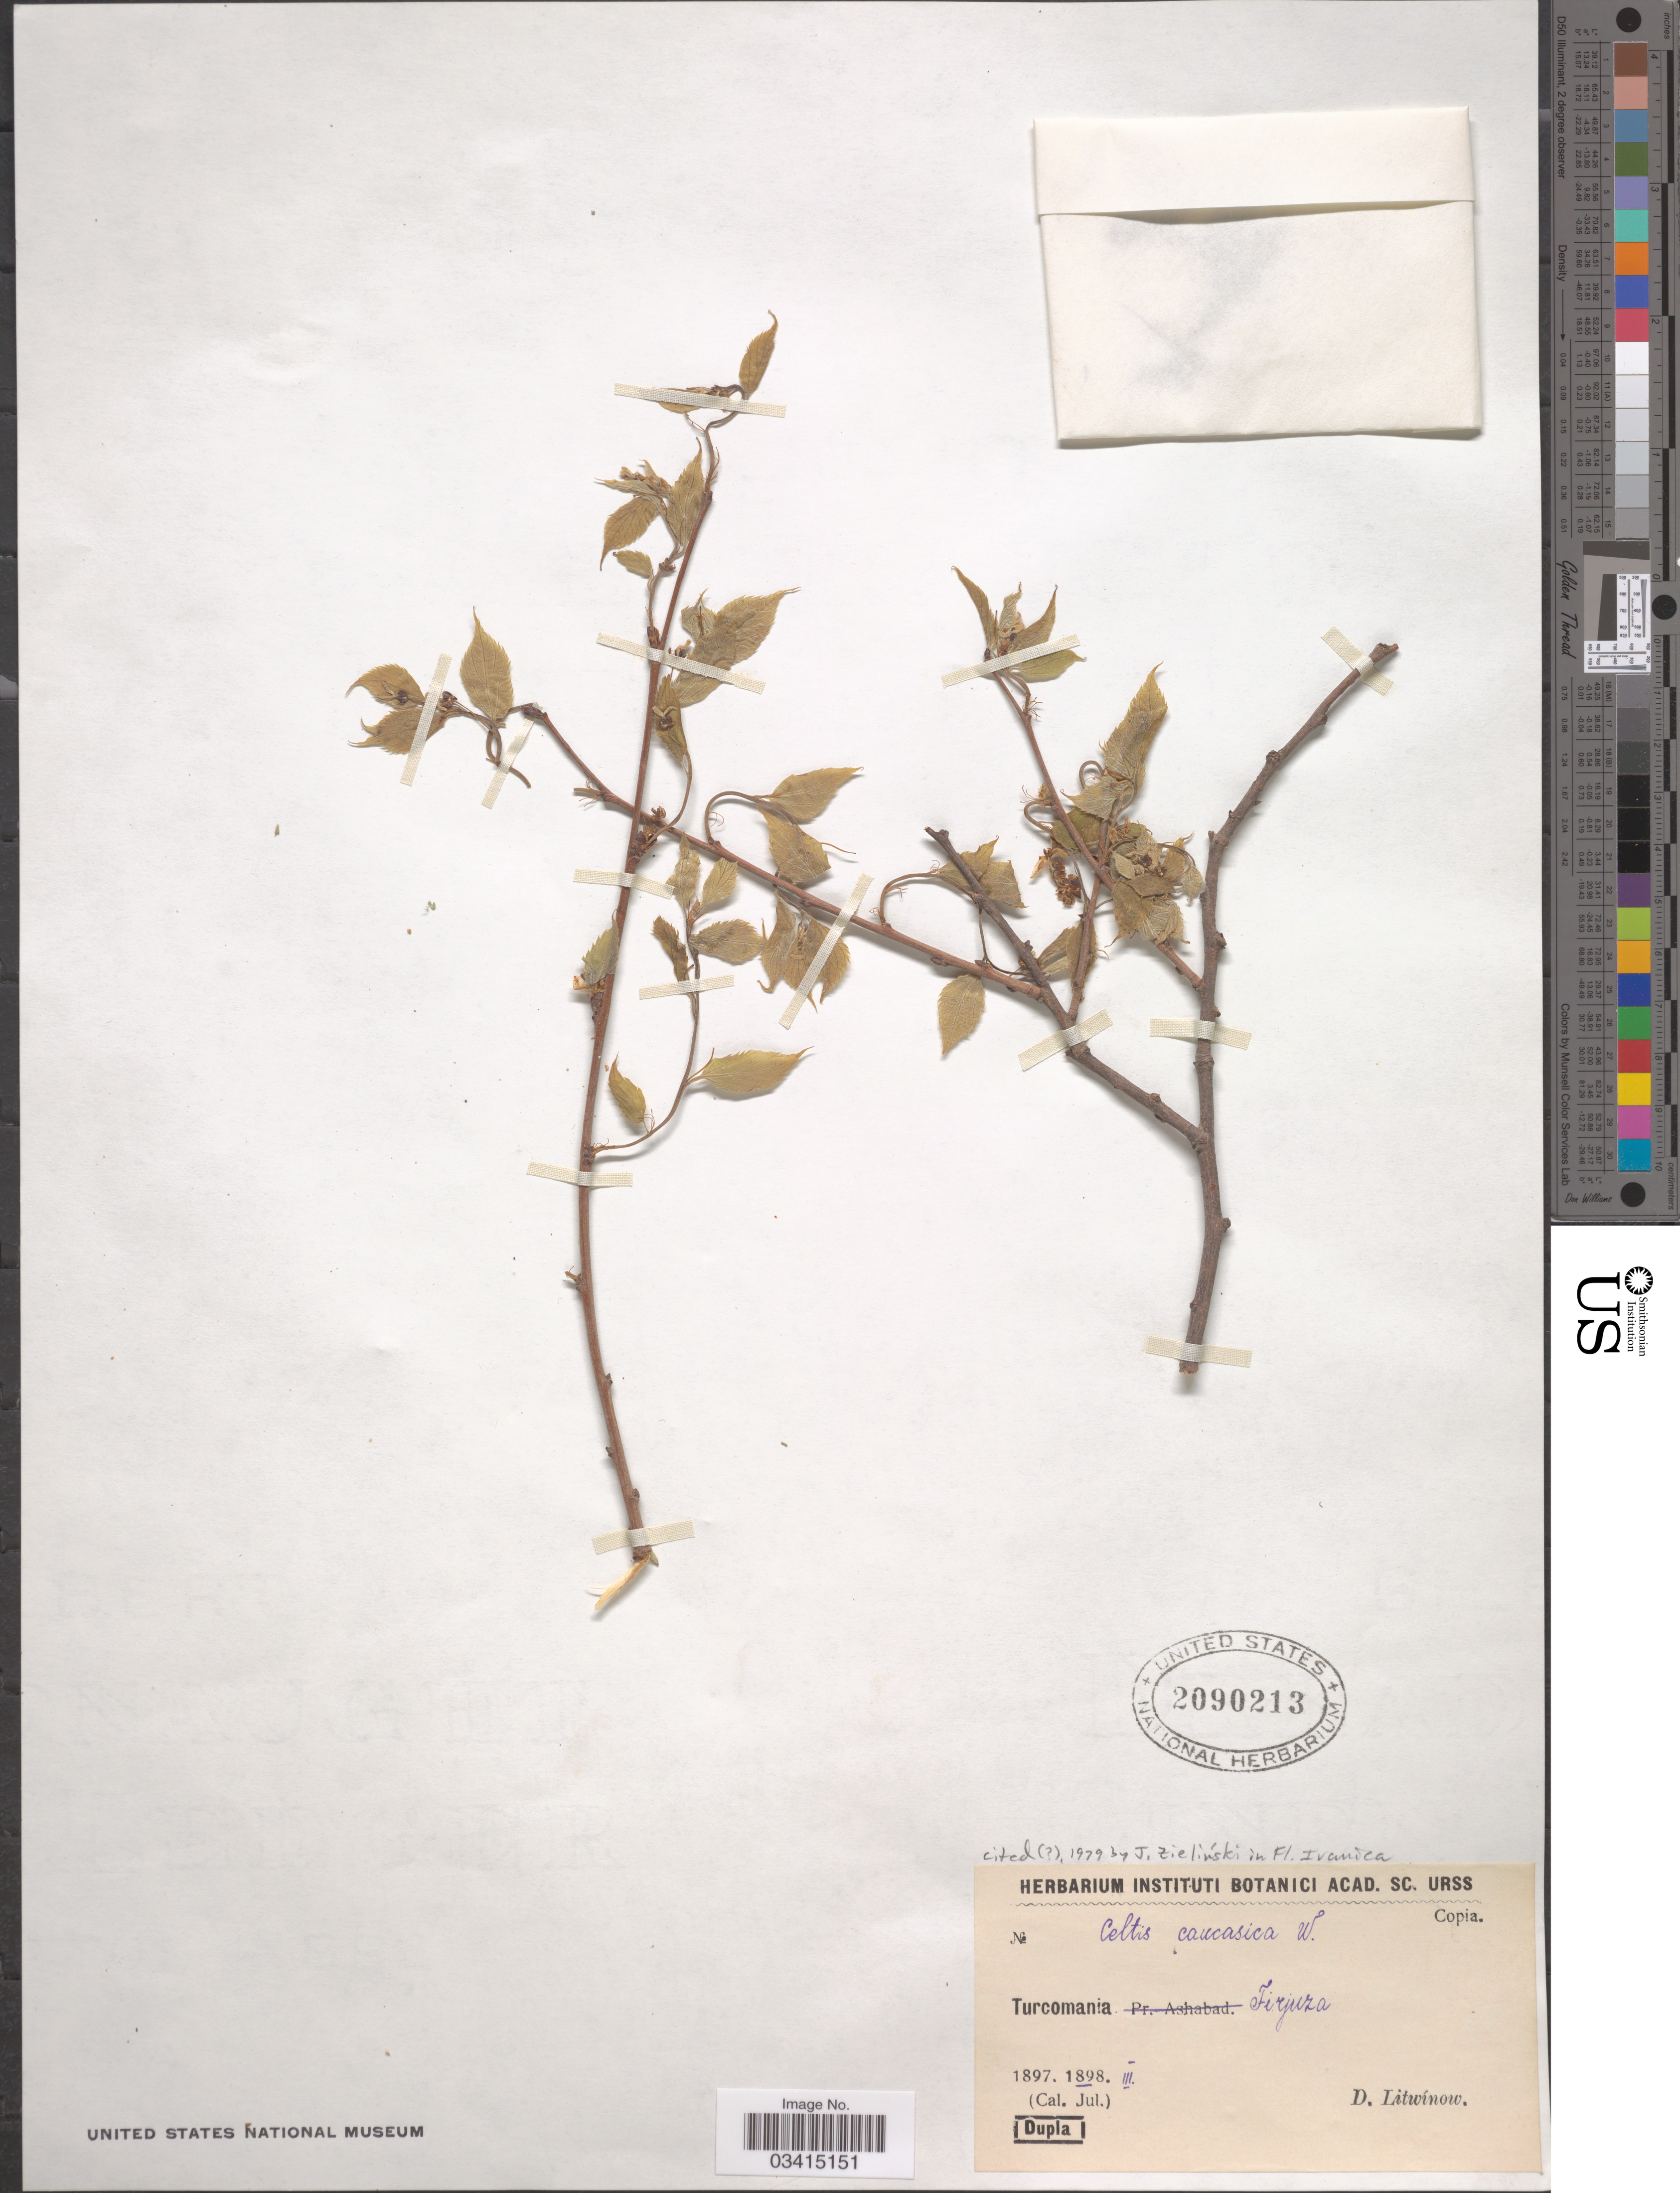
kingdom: Plantae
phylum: Tracheophyta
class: Magnoliopsida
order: Rosales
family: Cannabaceae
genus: Celtis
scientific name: Celtis caucasica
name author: Willd.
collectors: D. Litwinow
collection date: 1898-03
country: Turkmenistan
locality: Turcomania. Firjuza.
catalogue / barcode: US 2090213